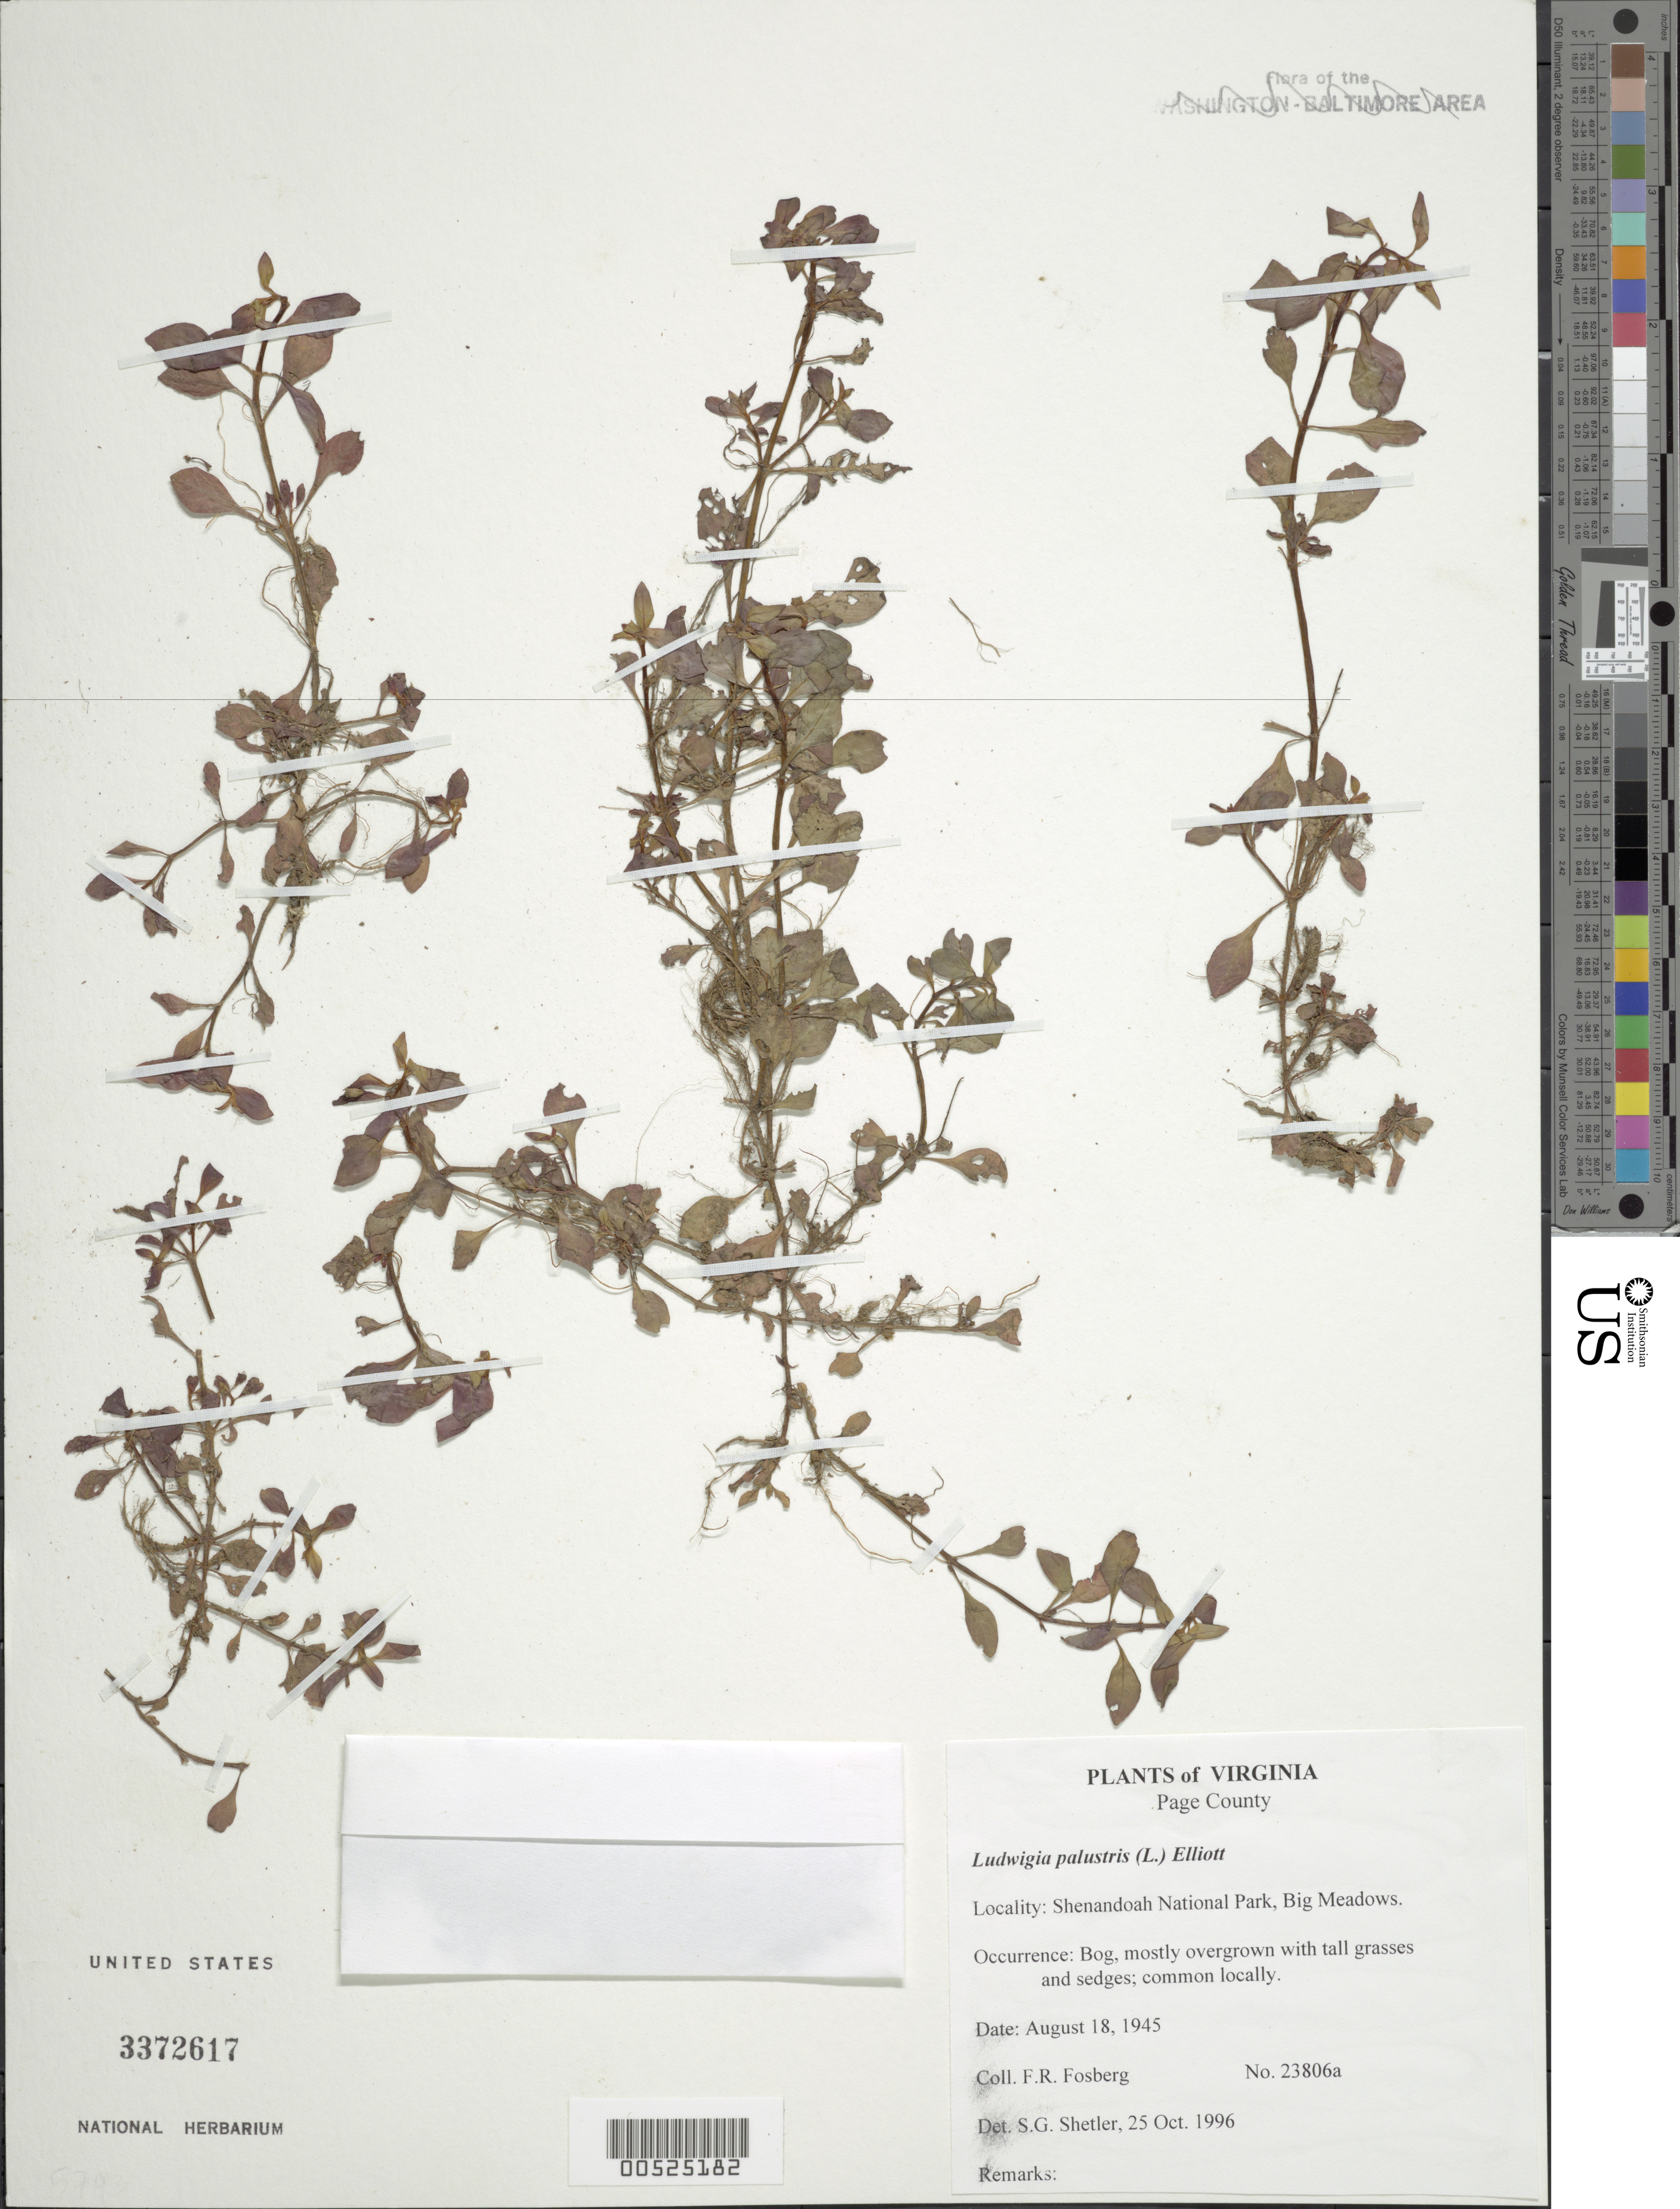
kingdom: Plantae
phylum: Tracheophyta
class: Magnoliopsida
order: Myrtales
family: Onagraceae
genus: Ludwigia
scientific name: Ludwigia palustris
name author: (L.) Elliott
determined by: Shetler, Stanwyn G., (US), NMNH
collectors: F. R. Fosberg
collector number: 23806a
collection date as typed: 18 Aug 1945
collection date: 1945-08-18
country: United States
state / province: Virginia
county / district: Page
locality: Shenandoah national park, big meadows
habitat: Bog, mostly overgrown with tall grasses and sedges; common locally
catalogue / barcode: US 3372617